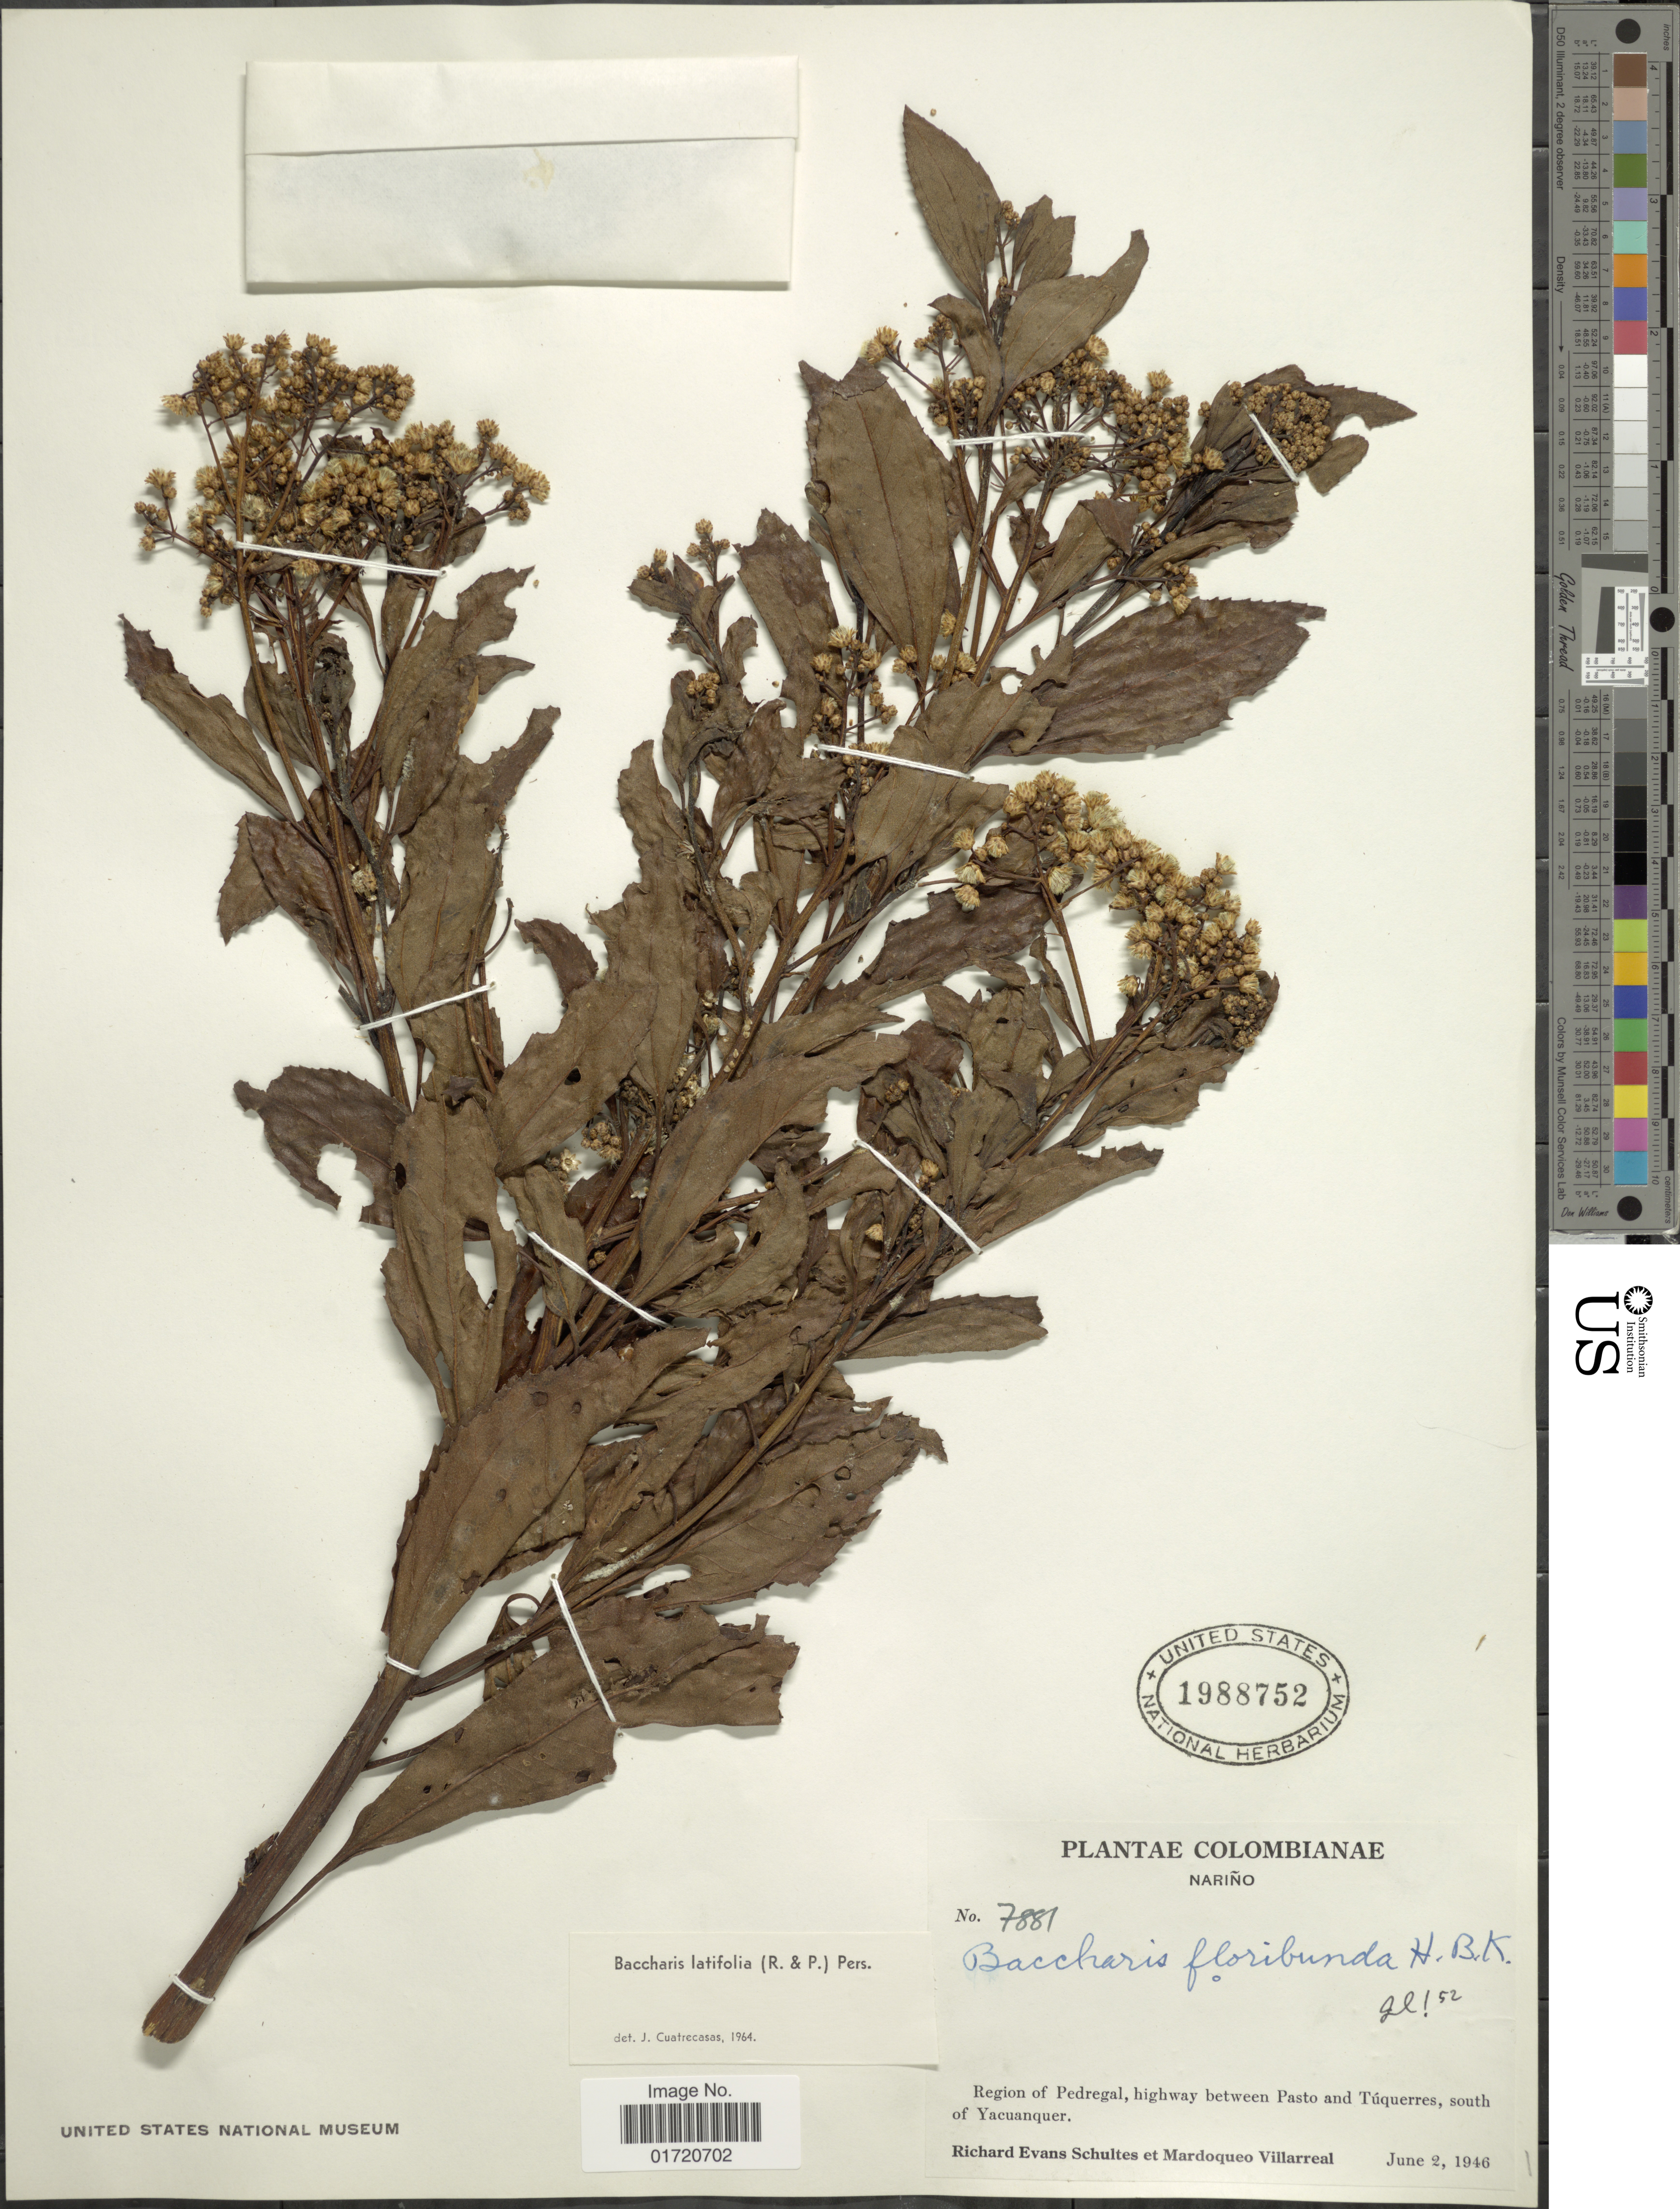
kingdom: Plantae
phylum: Tracheophyta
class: Magnoliopsida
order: Asterales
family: Asteraceae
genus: Baccharis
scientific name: Baccharis latifolia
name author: (Ruiz & Pav.) Pers.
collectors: R. E. Schultes & M. Villarreal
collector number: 7881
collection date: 1946-06-02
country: Colombia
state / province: Nariño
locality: Region of Pedregal, highway between Pasto and Tuquerres, south of Yacuanquer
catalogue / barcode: US 1988752